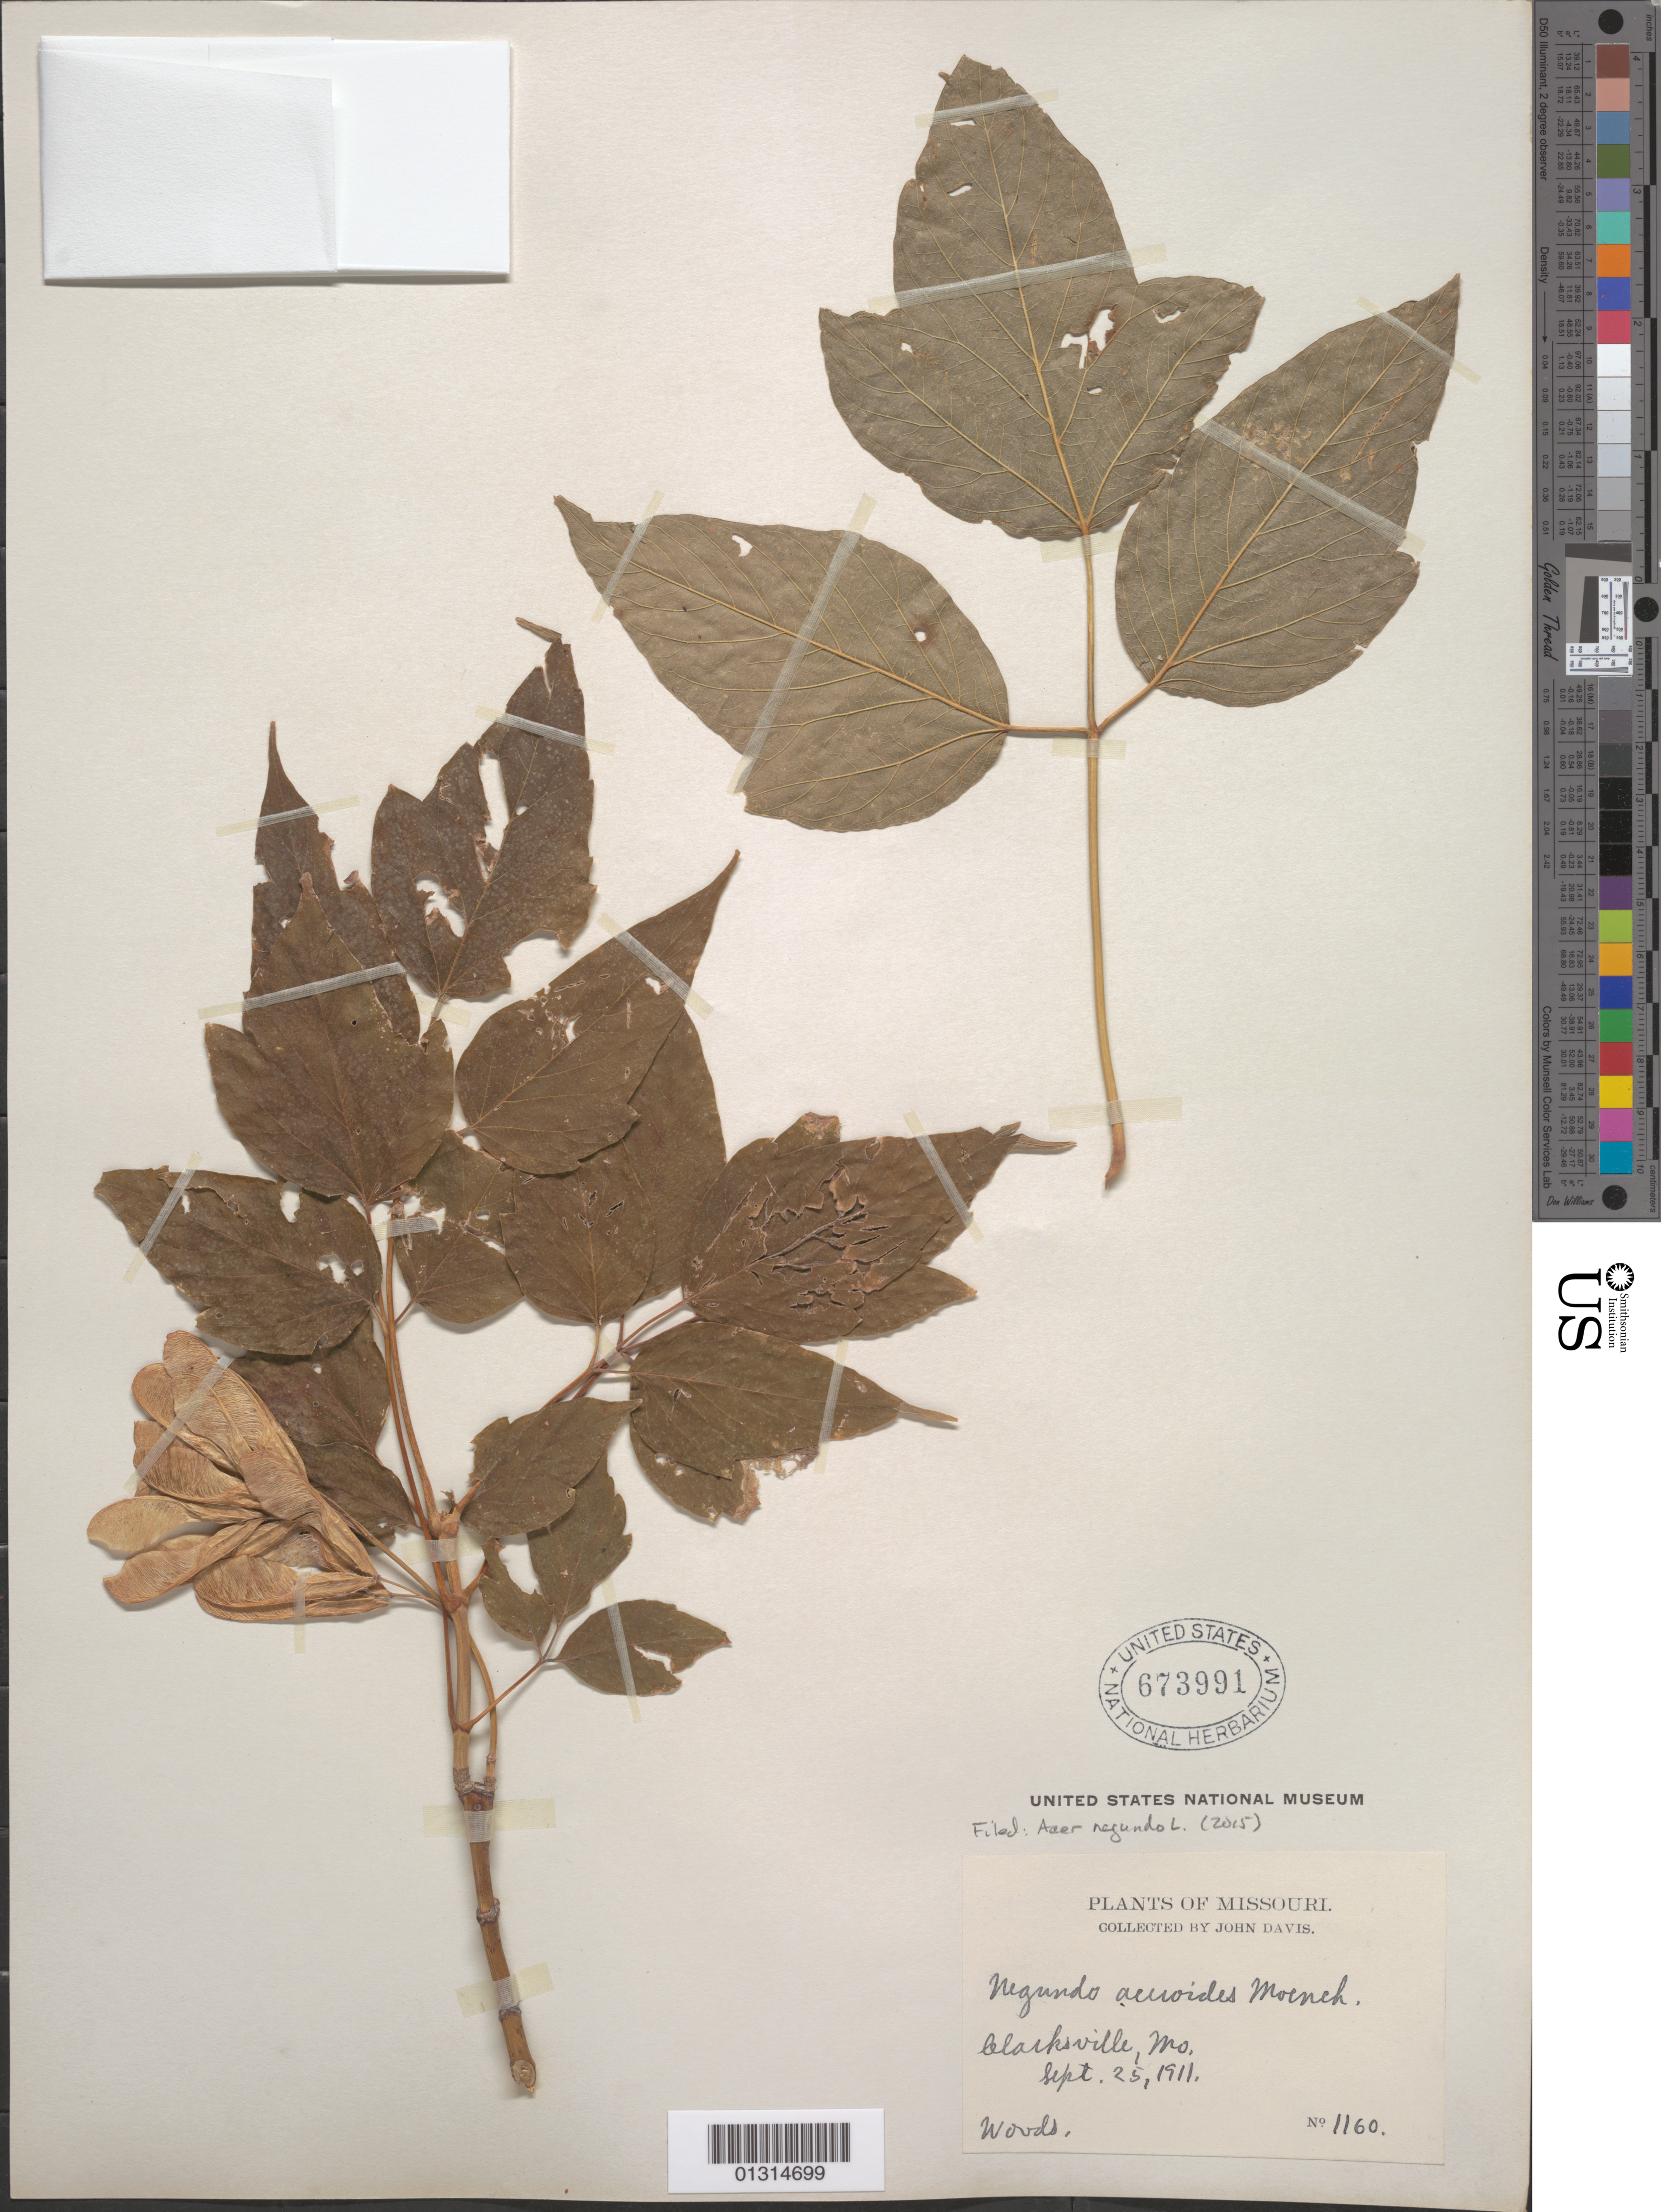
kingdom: Plantae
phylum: Tracheophyta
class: Magnoliopsida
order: Sapindales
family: Sapindaceae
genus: Acer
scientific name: Acer negundo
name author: L.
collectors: J. Davis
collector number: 1160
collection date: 1911-09-25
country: United States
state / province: Missouri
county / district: Pike County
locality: Clarksville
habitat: Woods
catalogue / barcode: US 673991